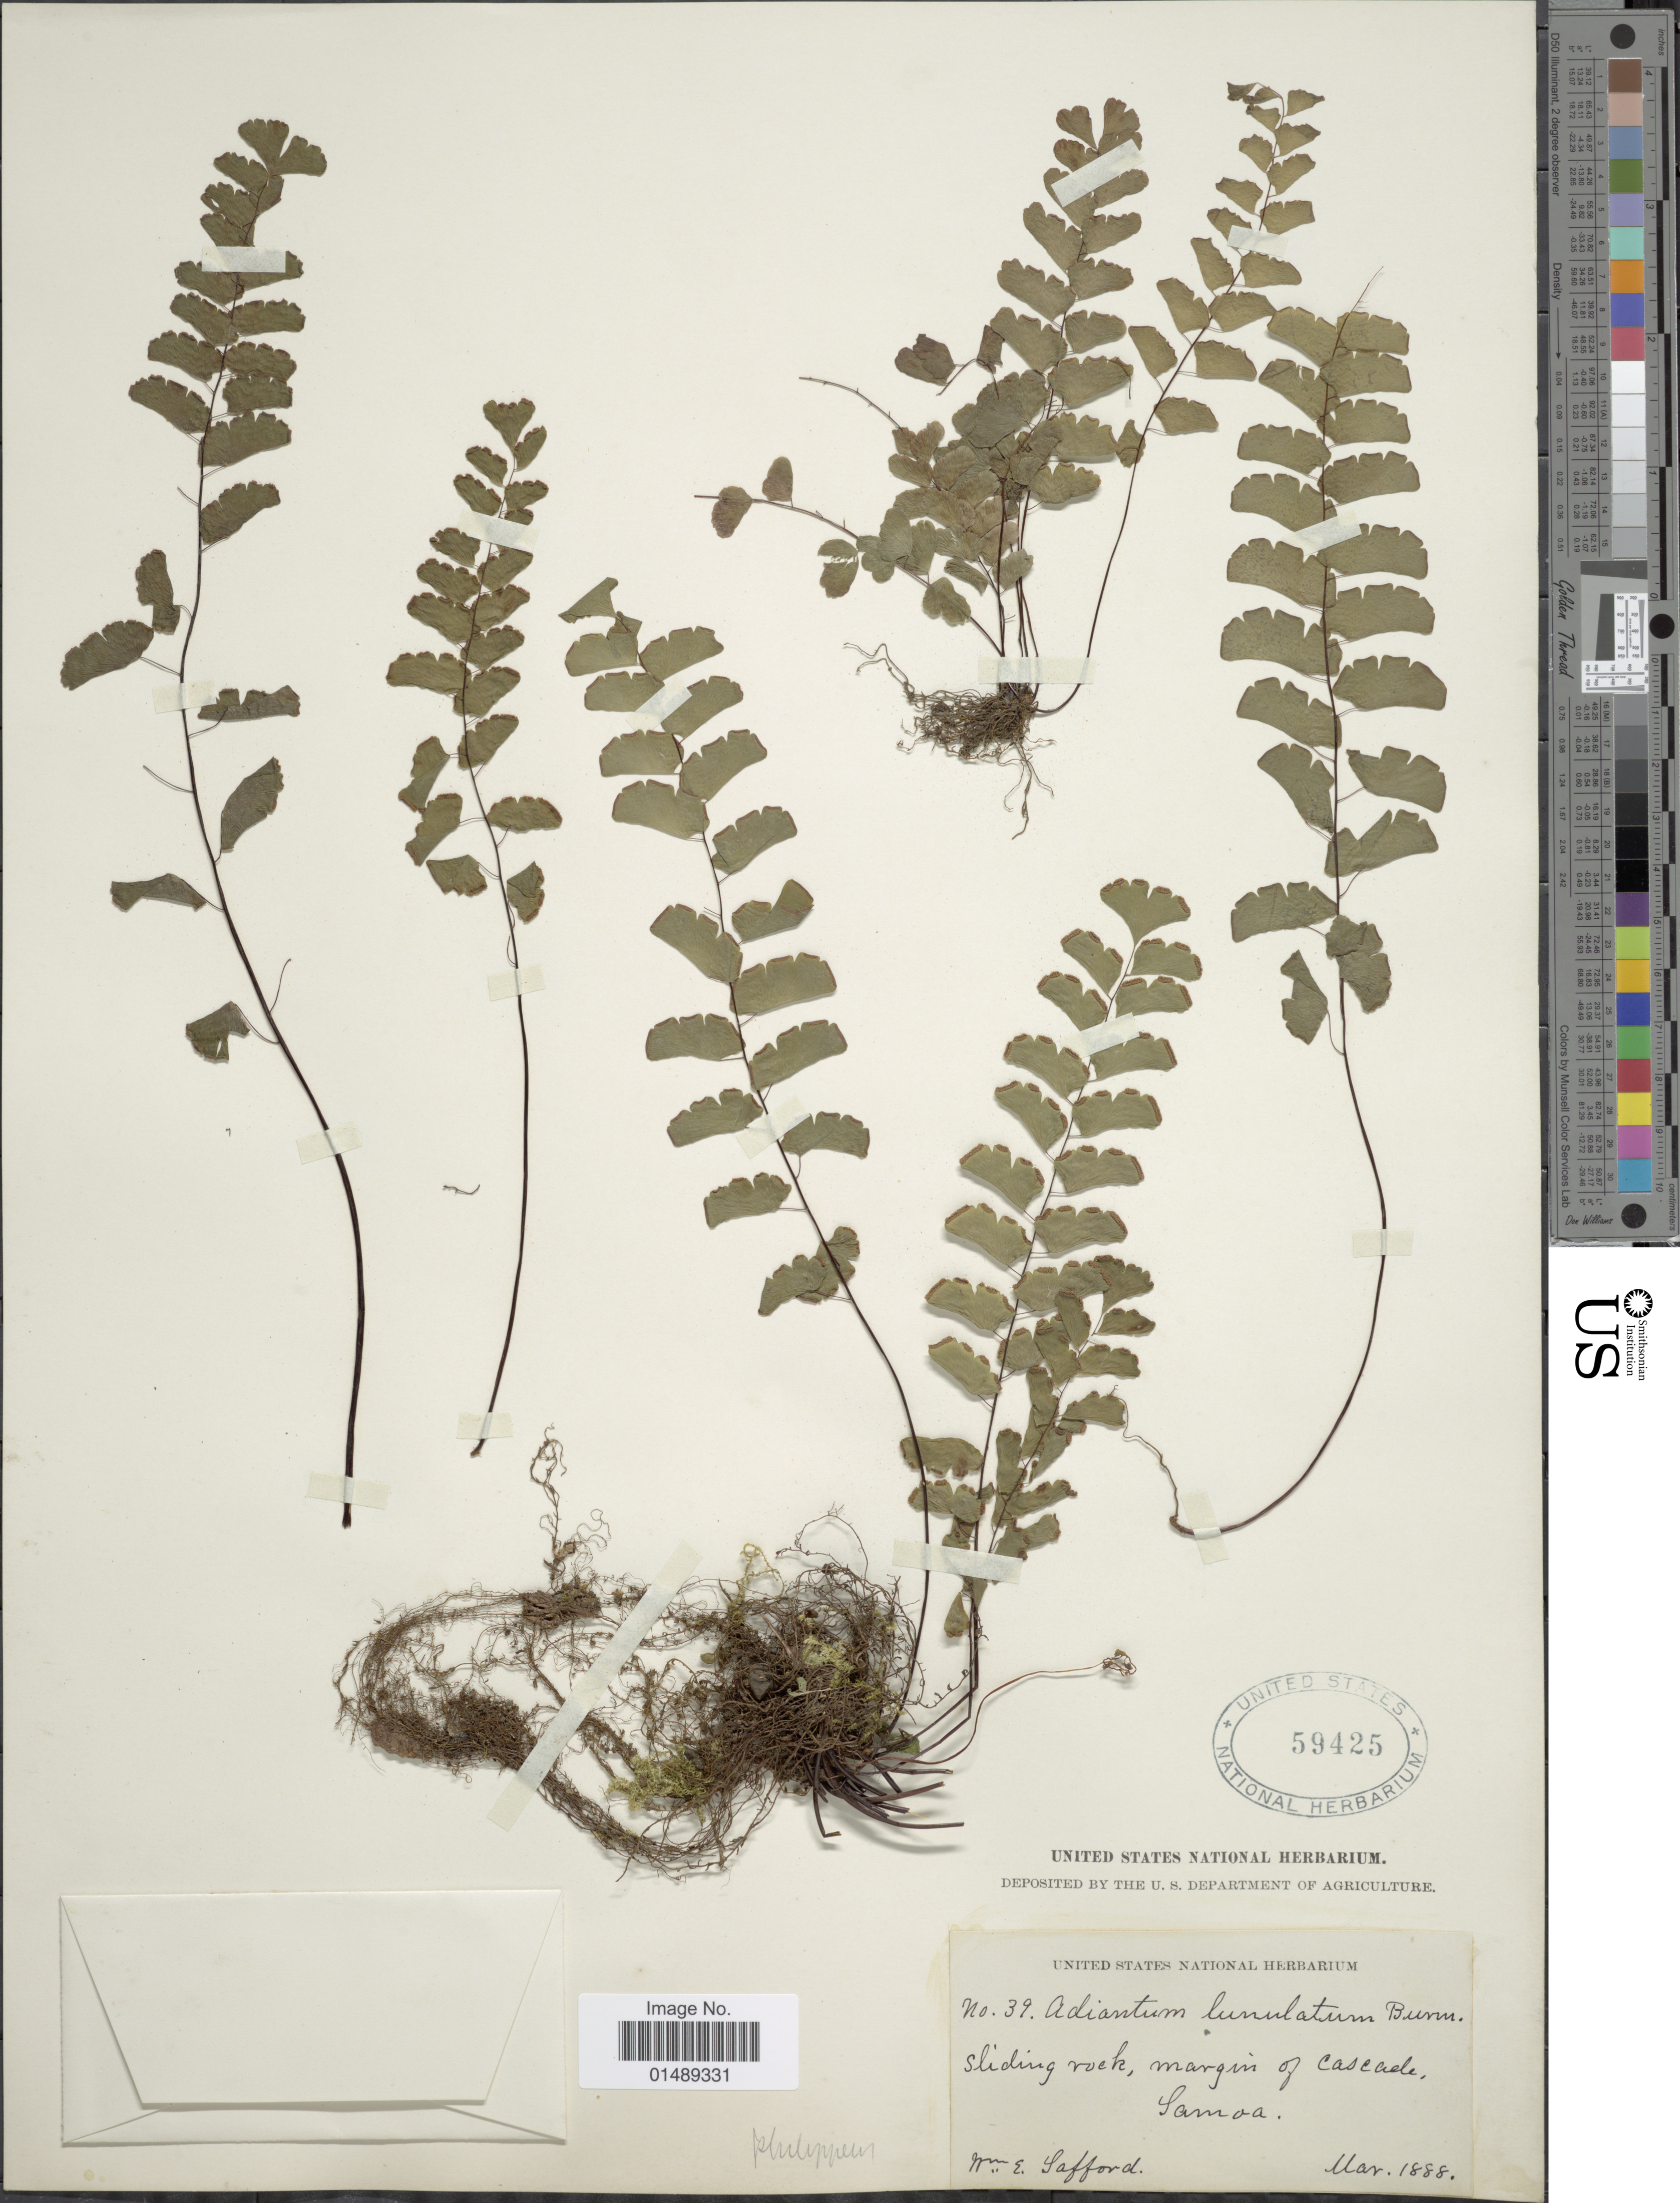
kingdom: Plantae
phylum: Tracheophyta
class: Polypodiopsida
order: Polypodiales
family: Pteridaceae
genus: Adiantum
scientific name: Adiantum philippense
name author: L.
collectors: W. E. Safford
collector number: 39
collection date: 1888-03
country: American Samoa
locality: Sliding rock, margin of cascade, Samoa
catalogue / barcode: US 59425